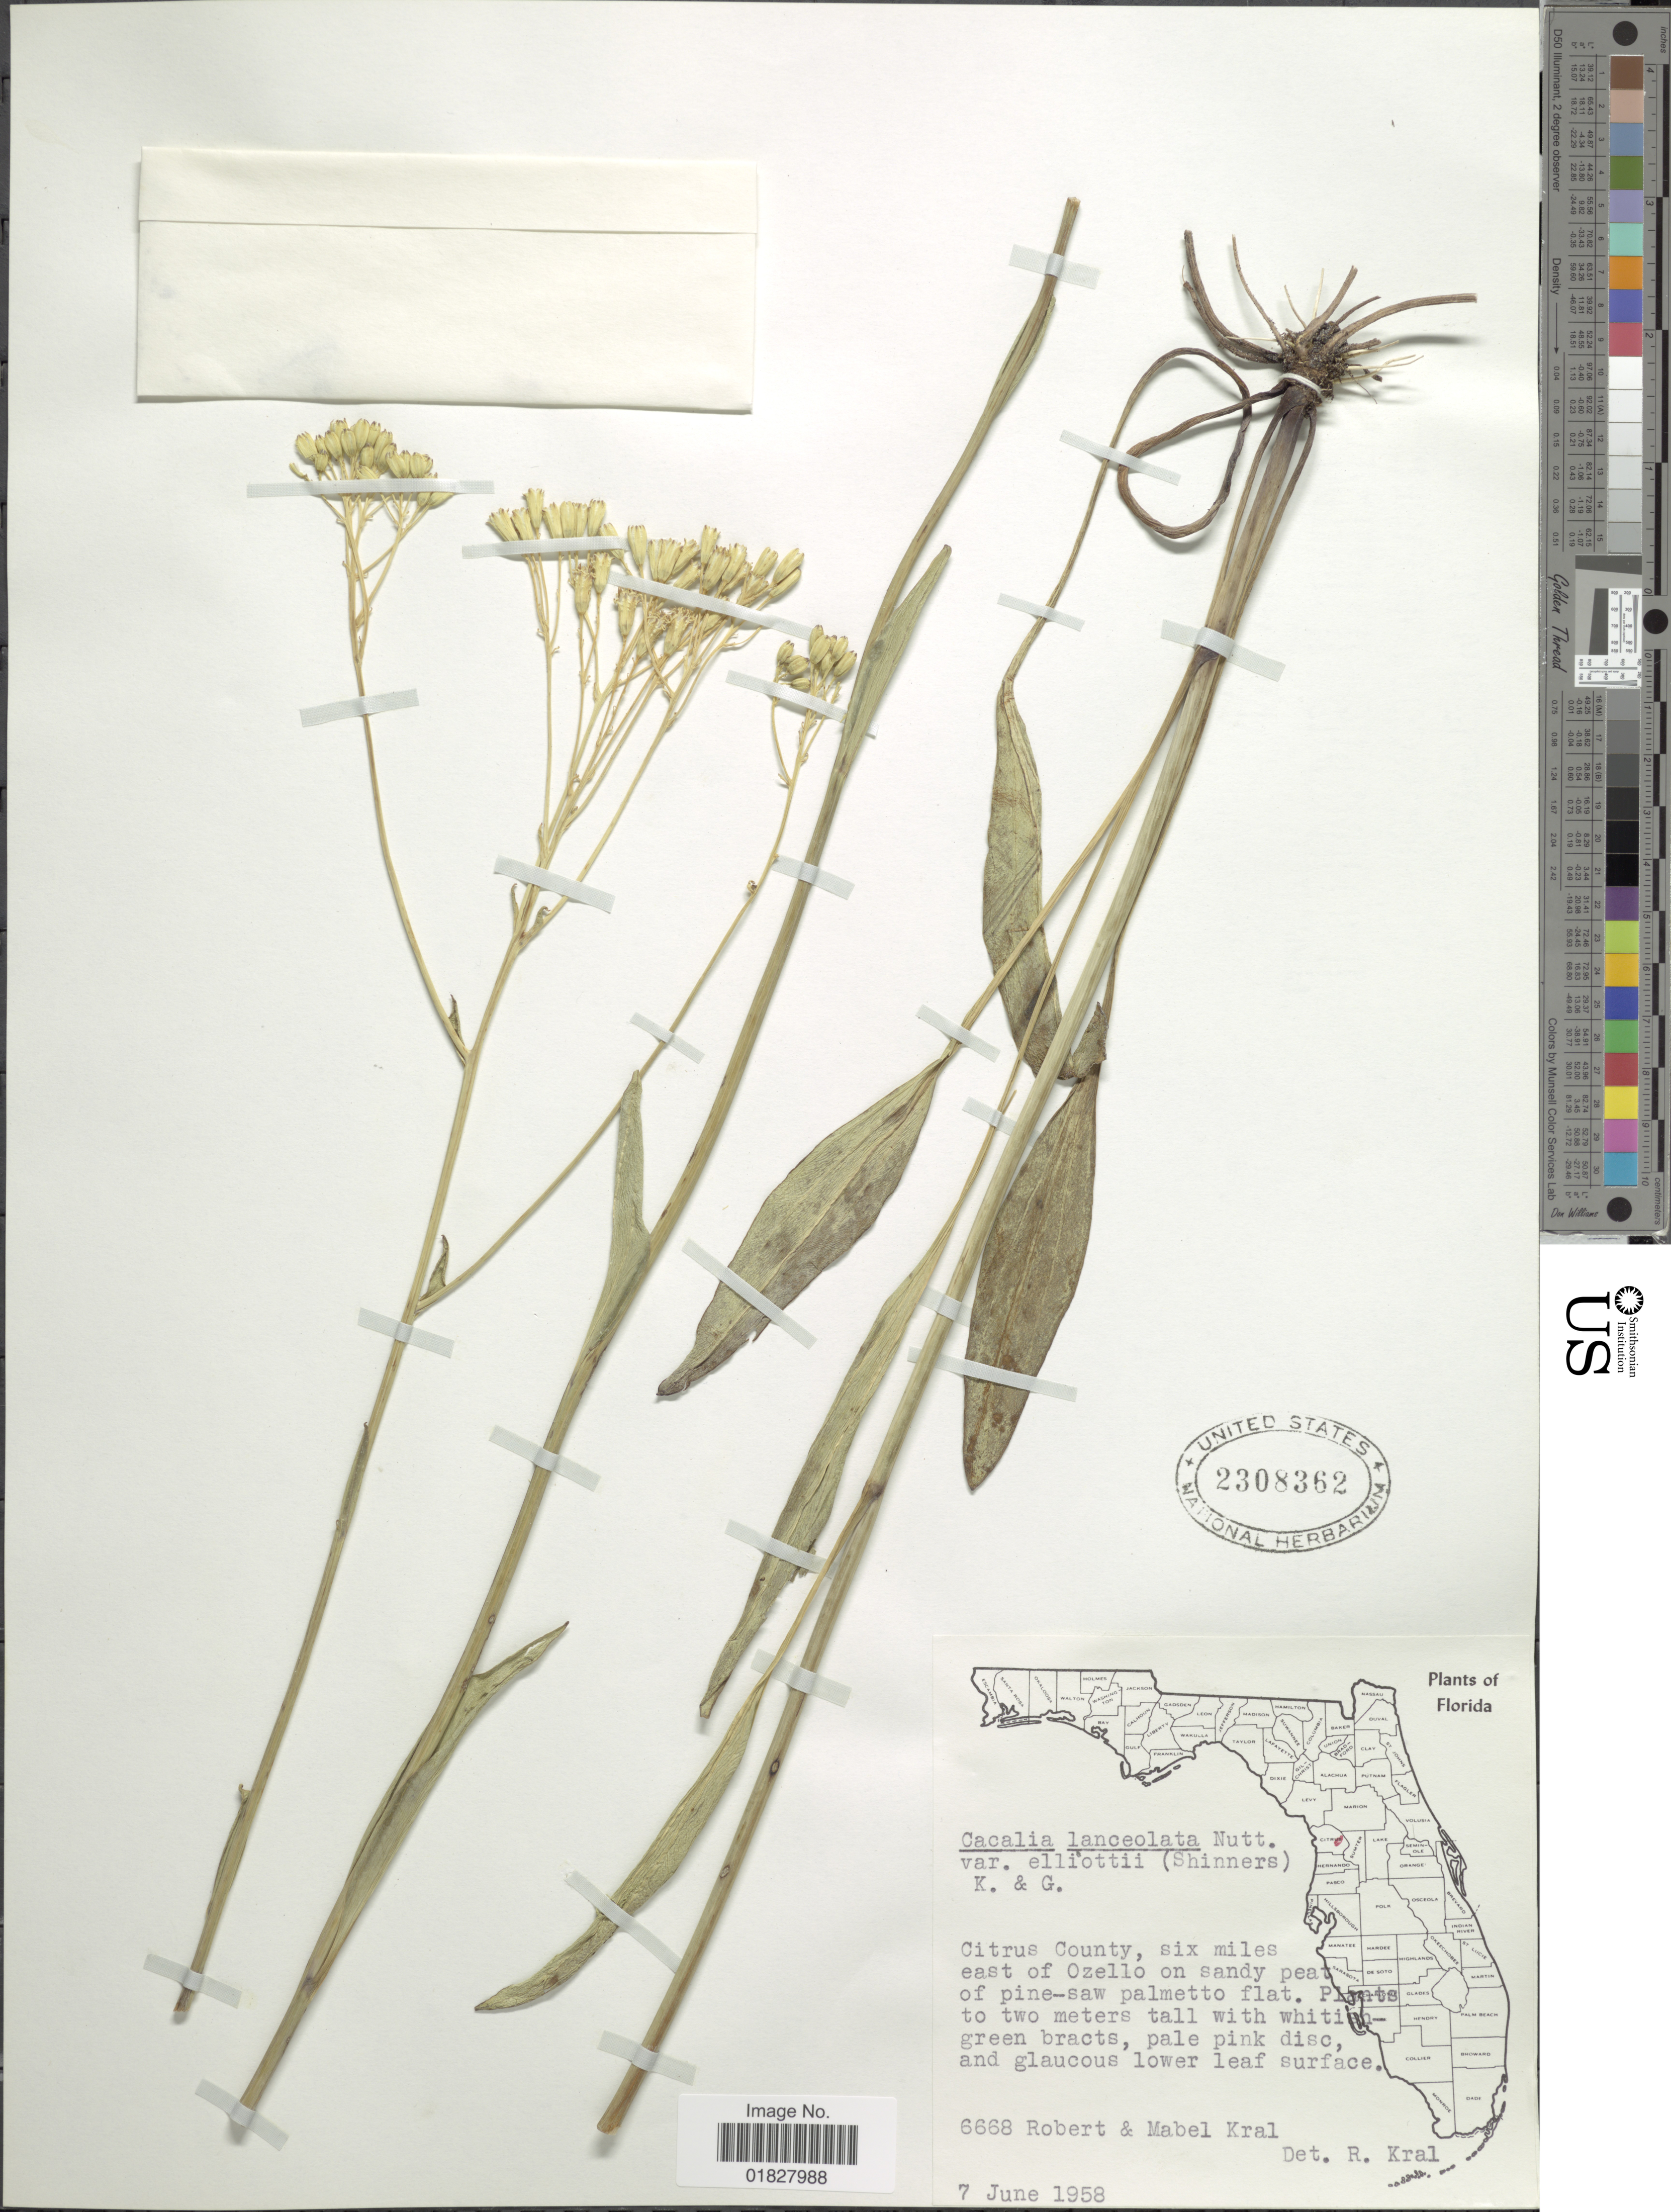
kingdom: Plantae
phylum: Tracheophyta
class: Magnoliopsida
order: Asterales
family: Asteraceae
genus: Arnoglossum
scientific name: Arnoglossum ovatum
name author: (Walter) H. Rob.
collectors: R. Kral & M. Kral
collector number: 6668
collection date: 1958-06-07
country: United States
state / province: Florida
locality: Citrus County, six miles east of Ozello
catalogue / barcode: US 2308362